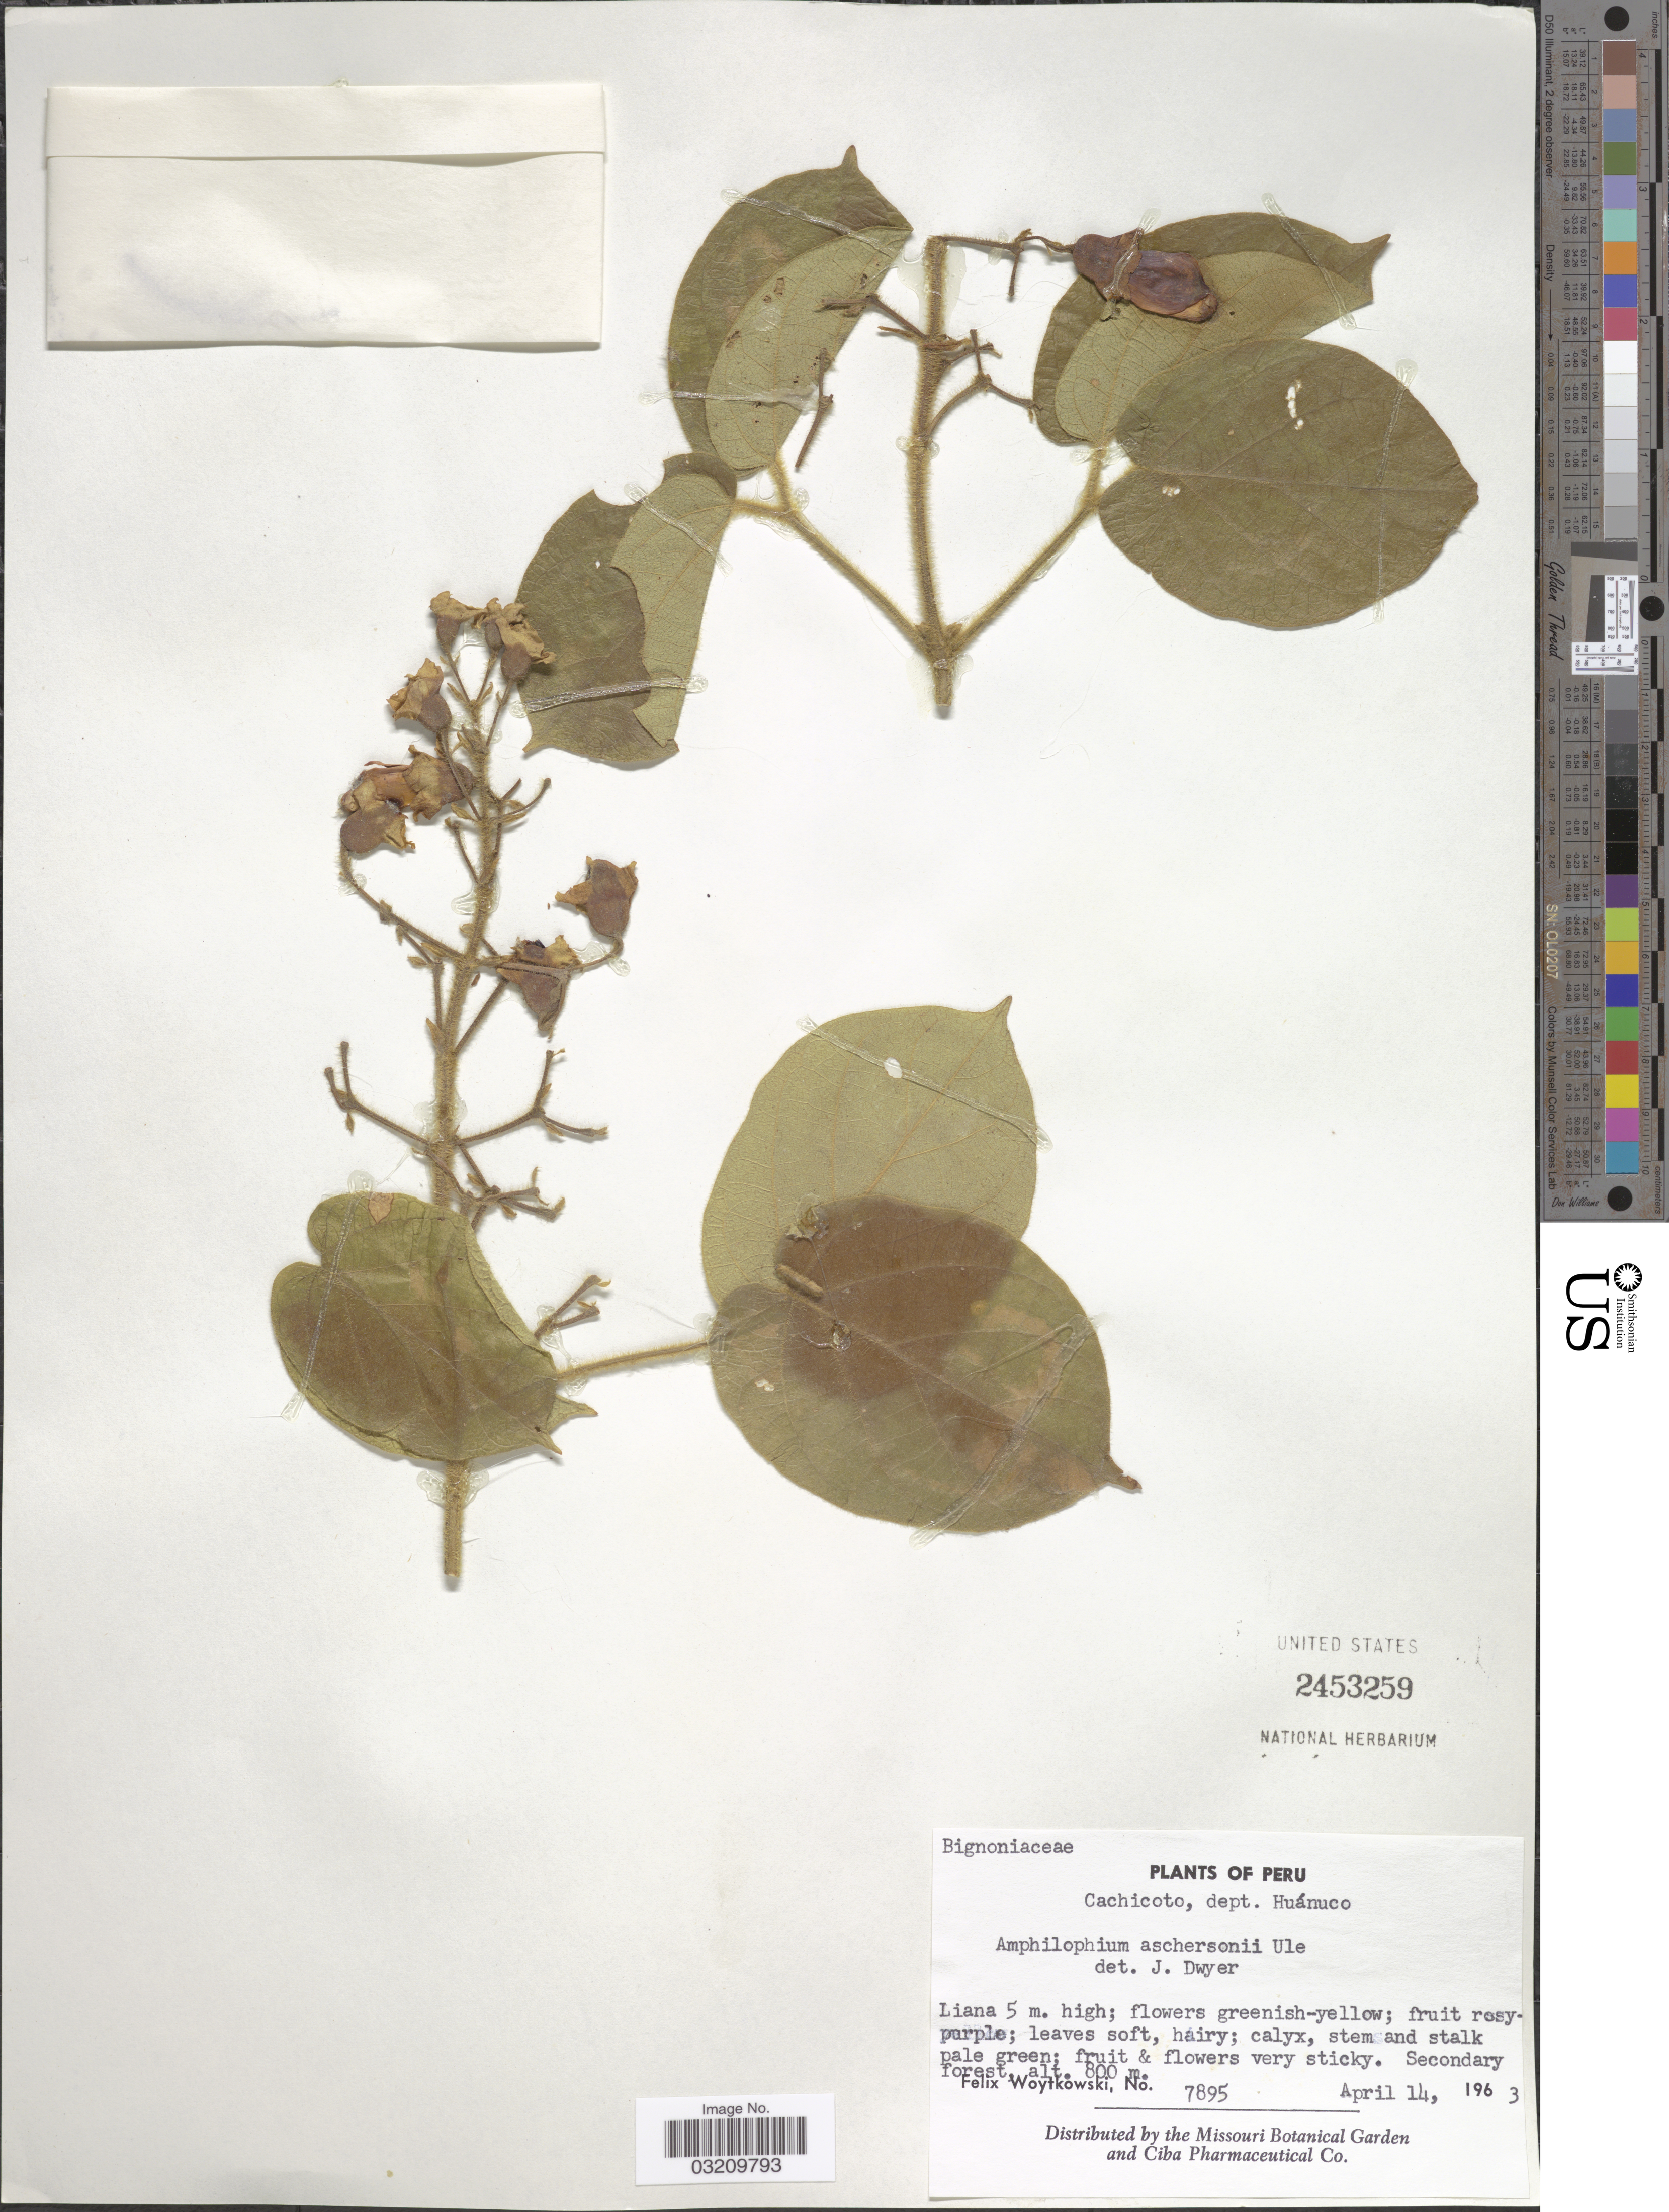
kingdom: Plantae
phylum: Tracheophyta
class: Magnoliopsida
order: Lamiales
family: Bignoniaceae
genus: Amphilophium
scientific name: Amphilophium aschersonii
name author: Ule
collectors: F. Woytkowski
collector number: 7895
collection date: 1963-04-14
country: Peru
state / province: Huánuco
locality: Cachicoto, dept. Huánuco.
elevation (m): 800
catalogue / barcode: US 2453259